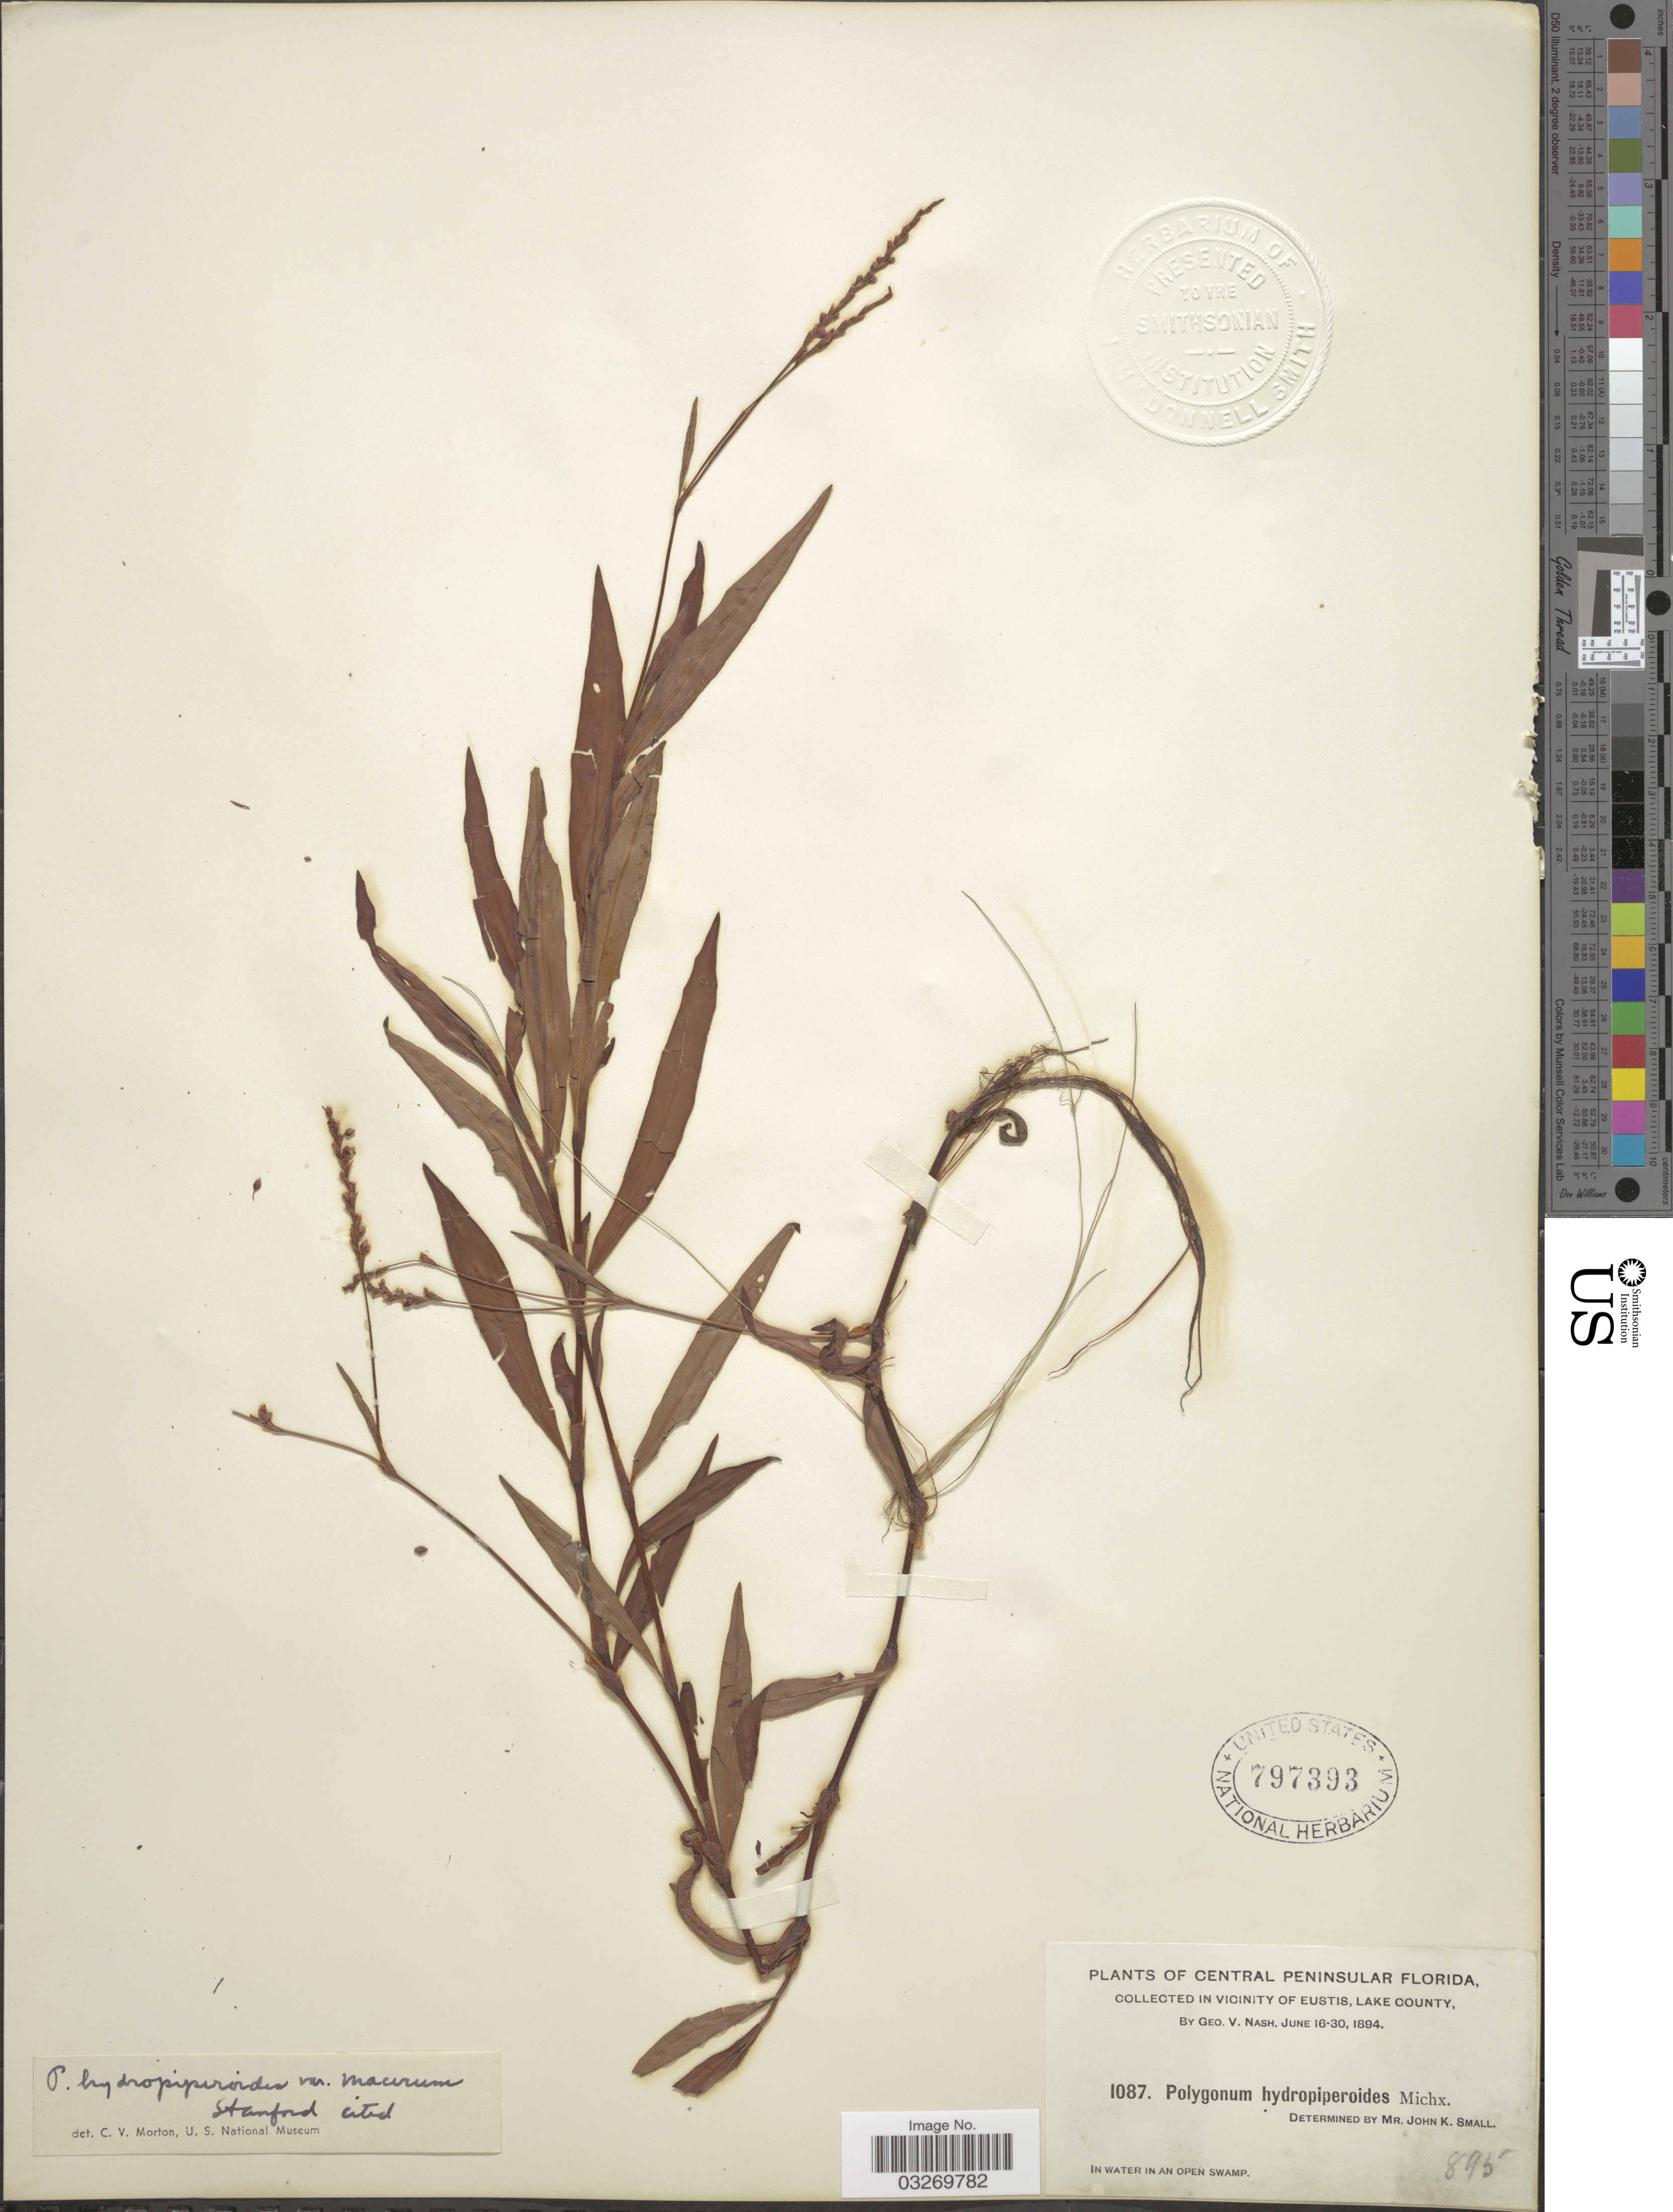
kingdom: Plantae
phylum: Tracheophyta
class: Magnoliopsida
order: Caryophyllales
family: Polygonaceae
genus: Polygonum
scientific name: Polygonum hydropiperoides var. macerum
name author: Stanford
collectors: G. V. Nash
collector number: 1087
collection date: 1894-06-16/1894-06-30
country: United States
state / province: Florida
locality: Central Peninsular Florida, collected in Vicinity of Eustis, Lake County.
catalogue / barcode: US 797393